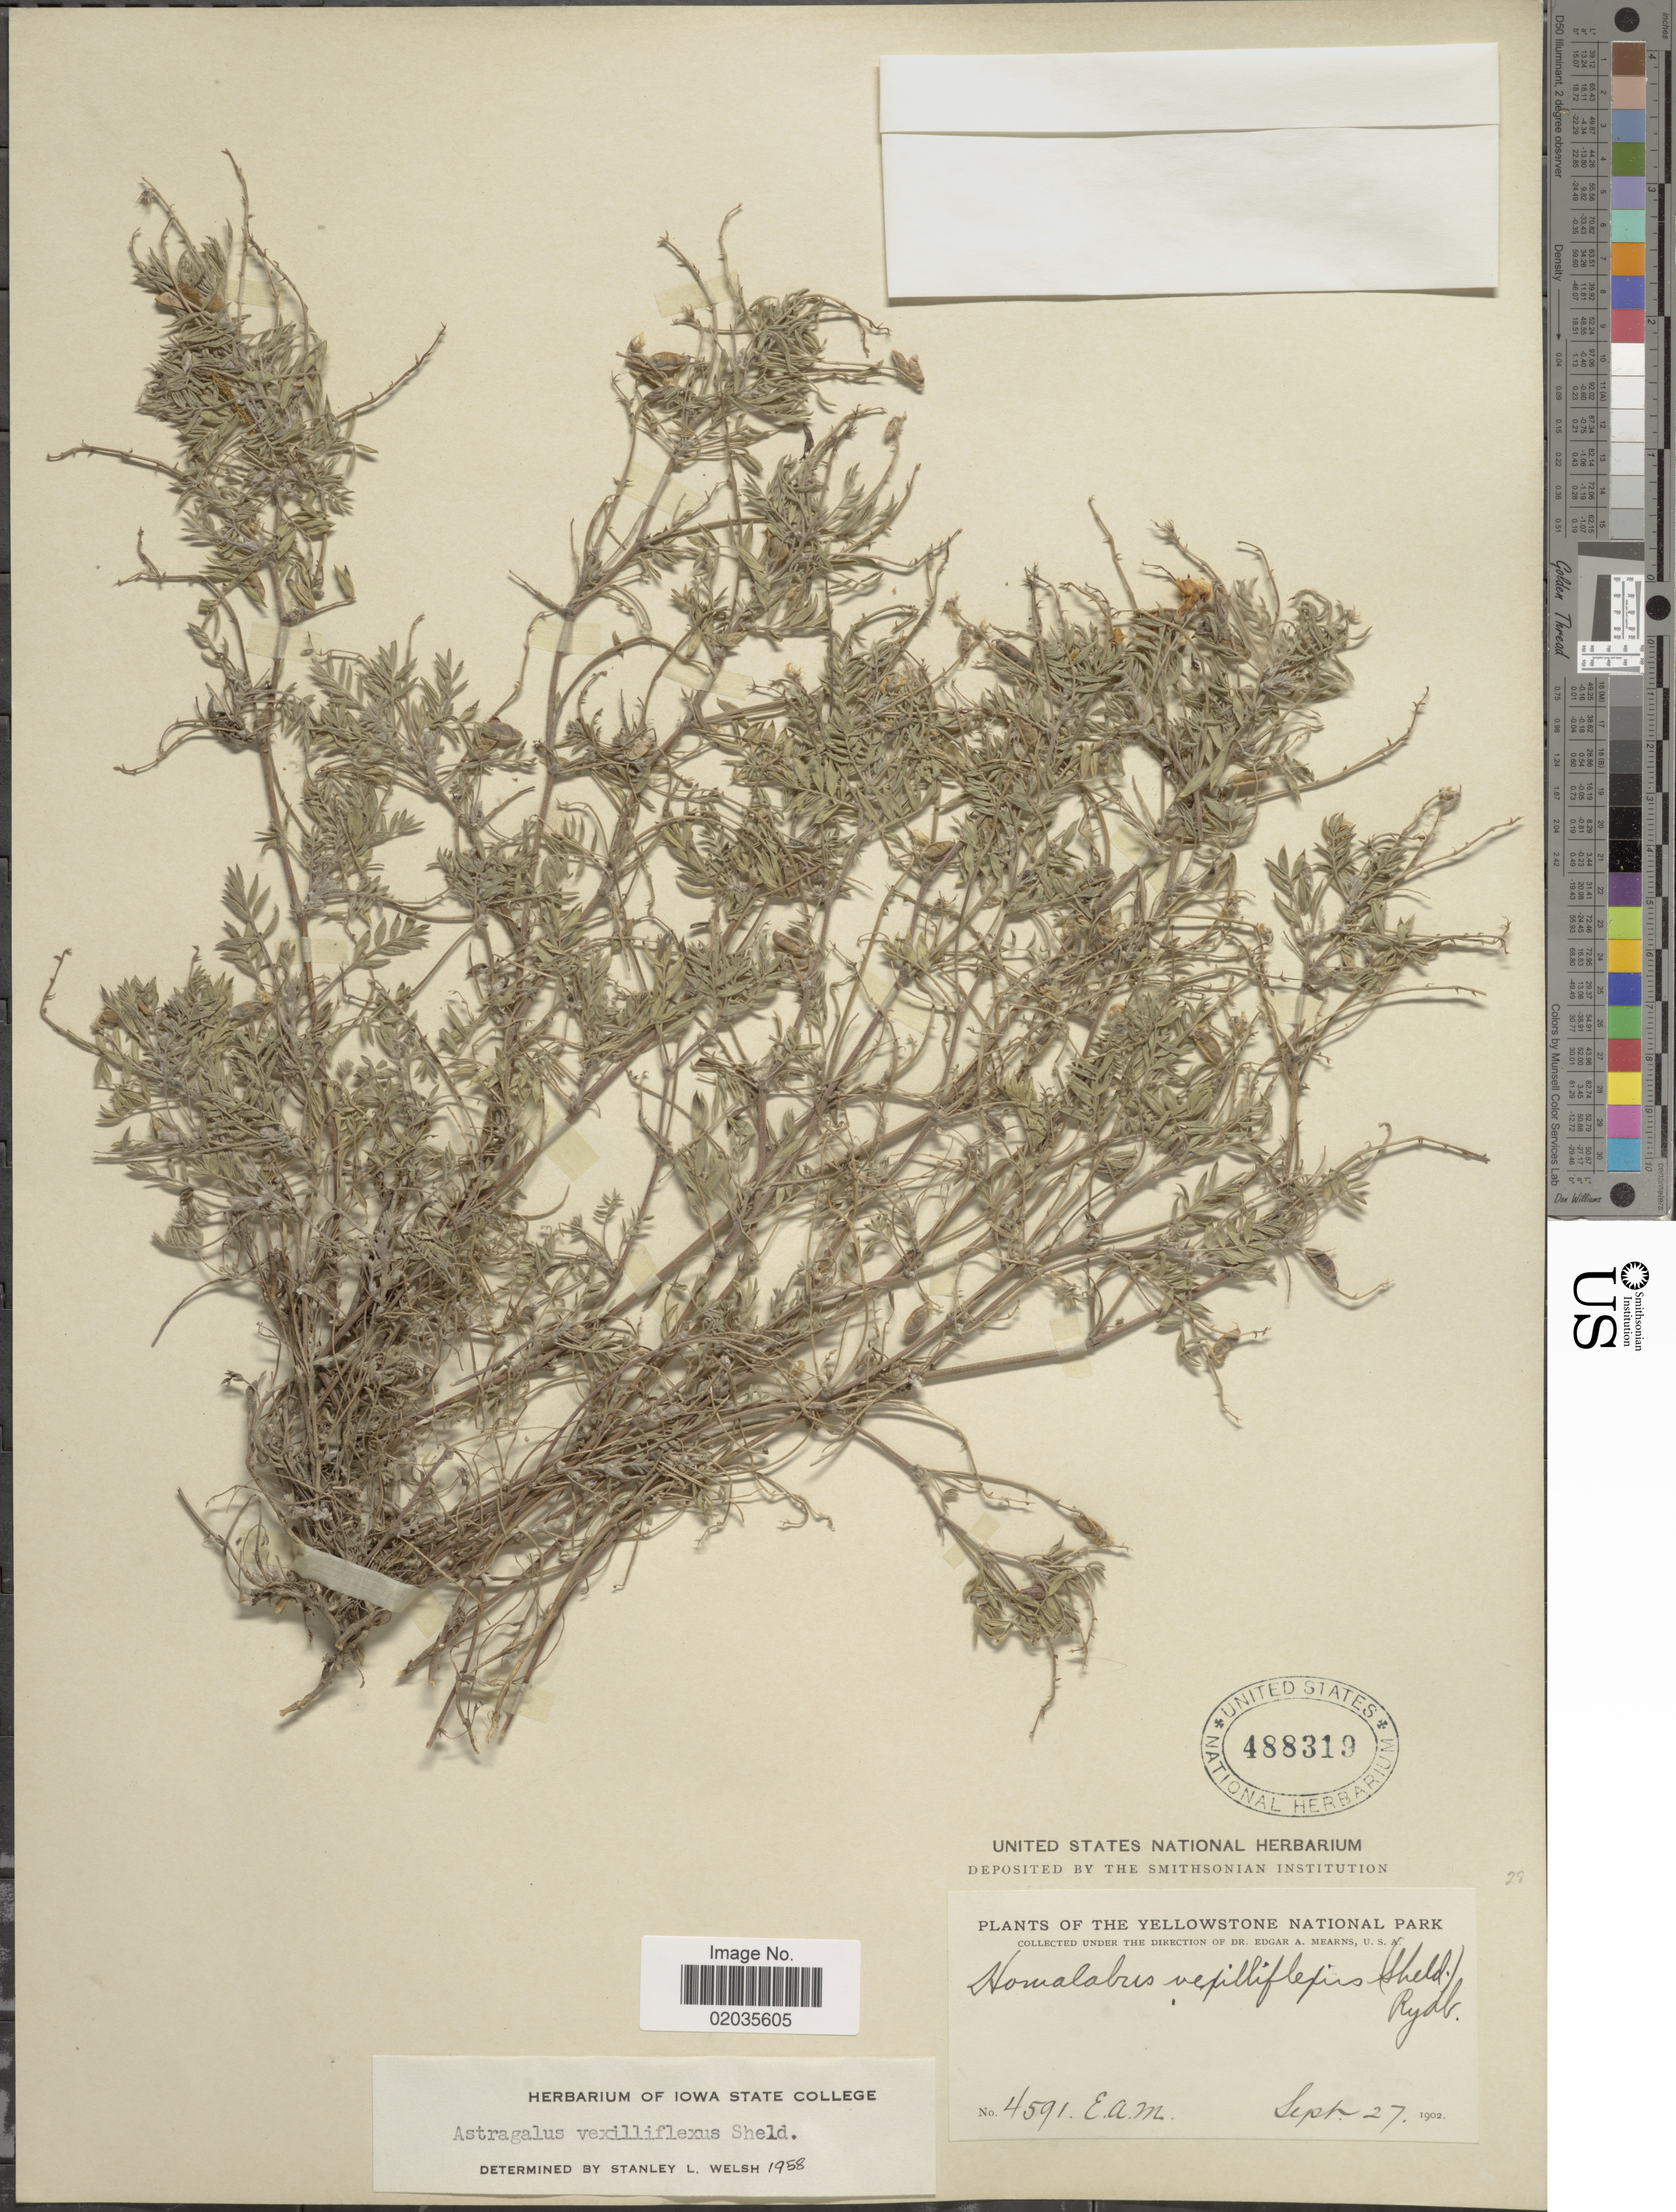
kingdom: Plantae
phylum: Tracheophyta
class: Magnoliopsida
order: Fabales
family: Fabaceae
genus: Astragalus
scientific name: Astragalus vexilliflexus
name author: E. Sheld.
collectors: E. A. Mearns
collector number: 4591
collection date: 1902-09-27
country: United States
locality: Yellowstone National Park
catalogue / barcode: US 488319